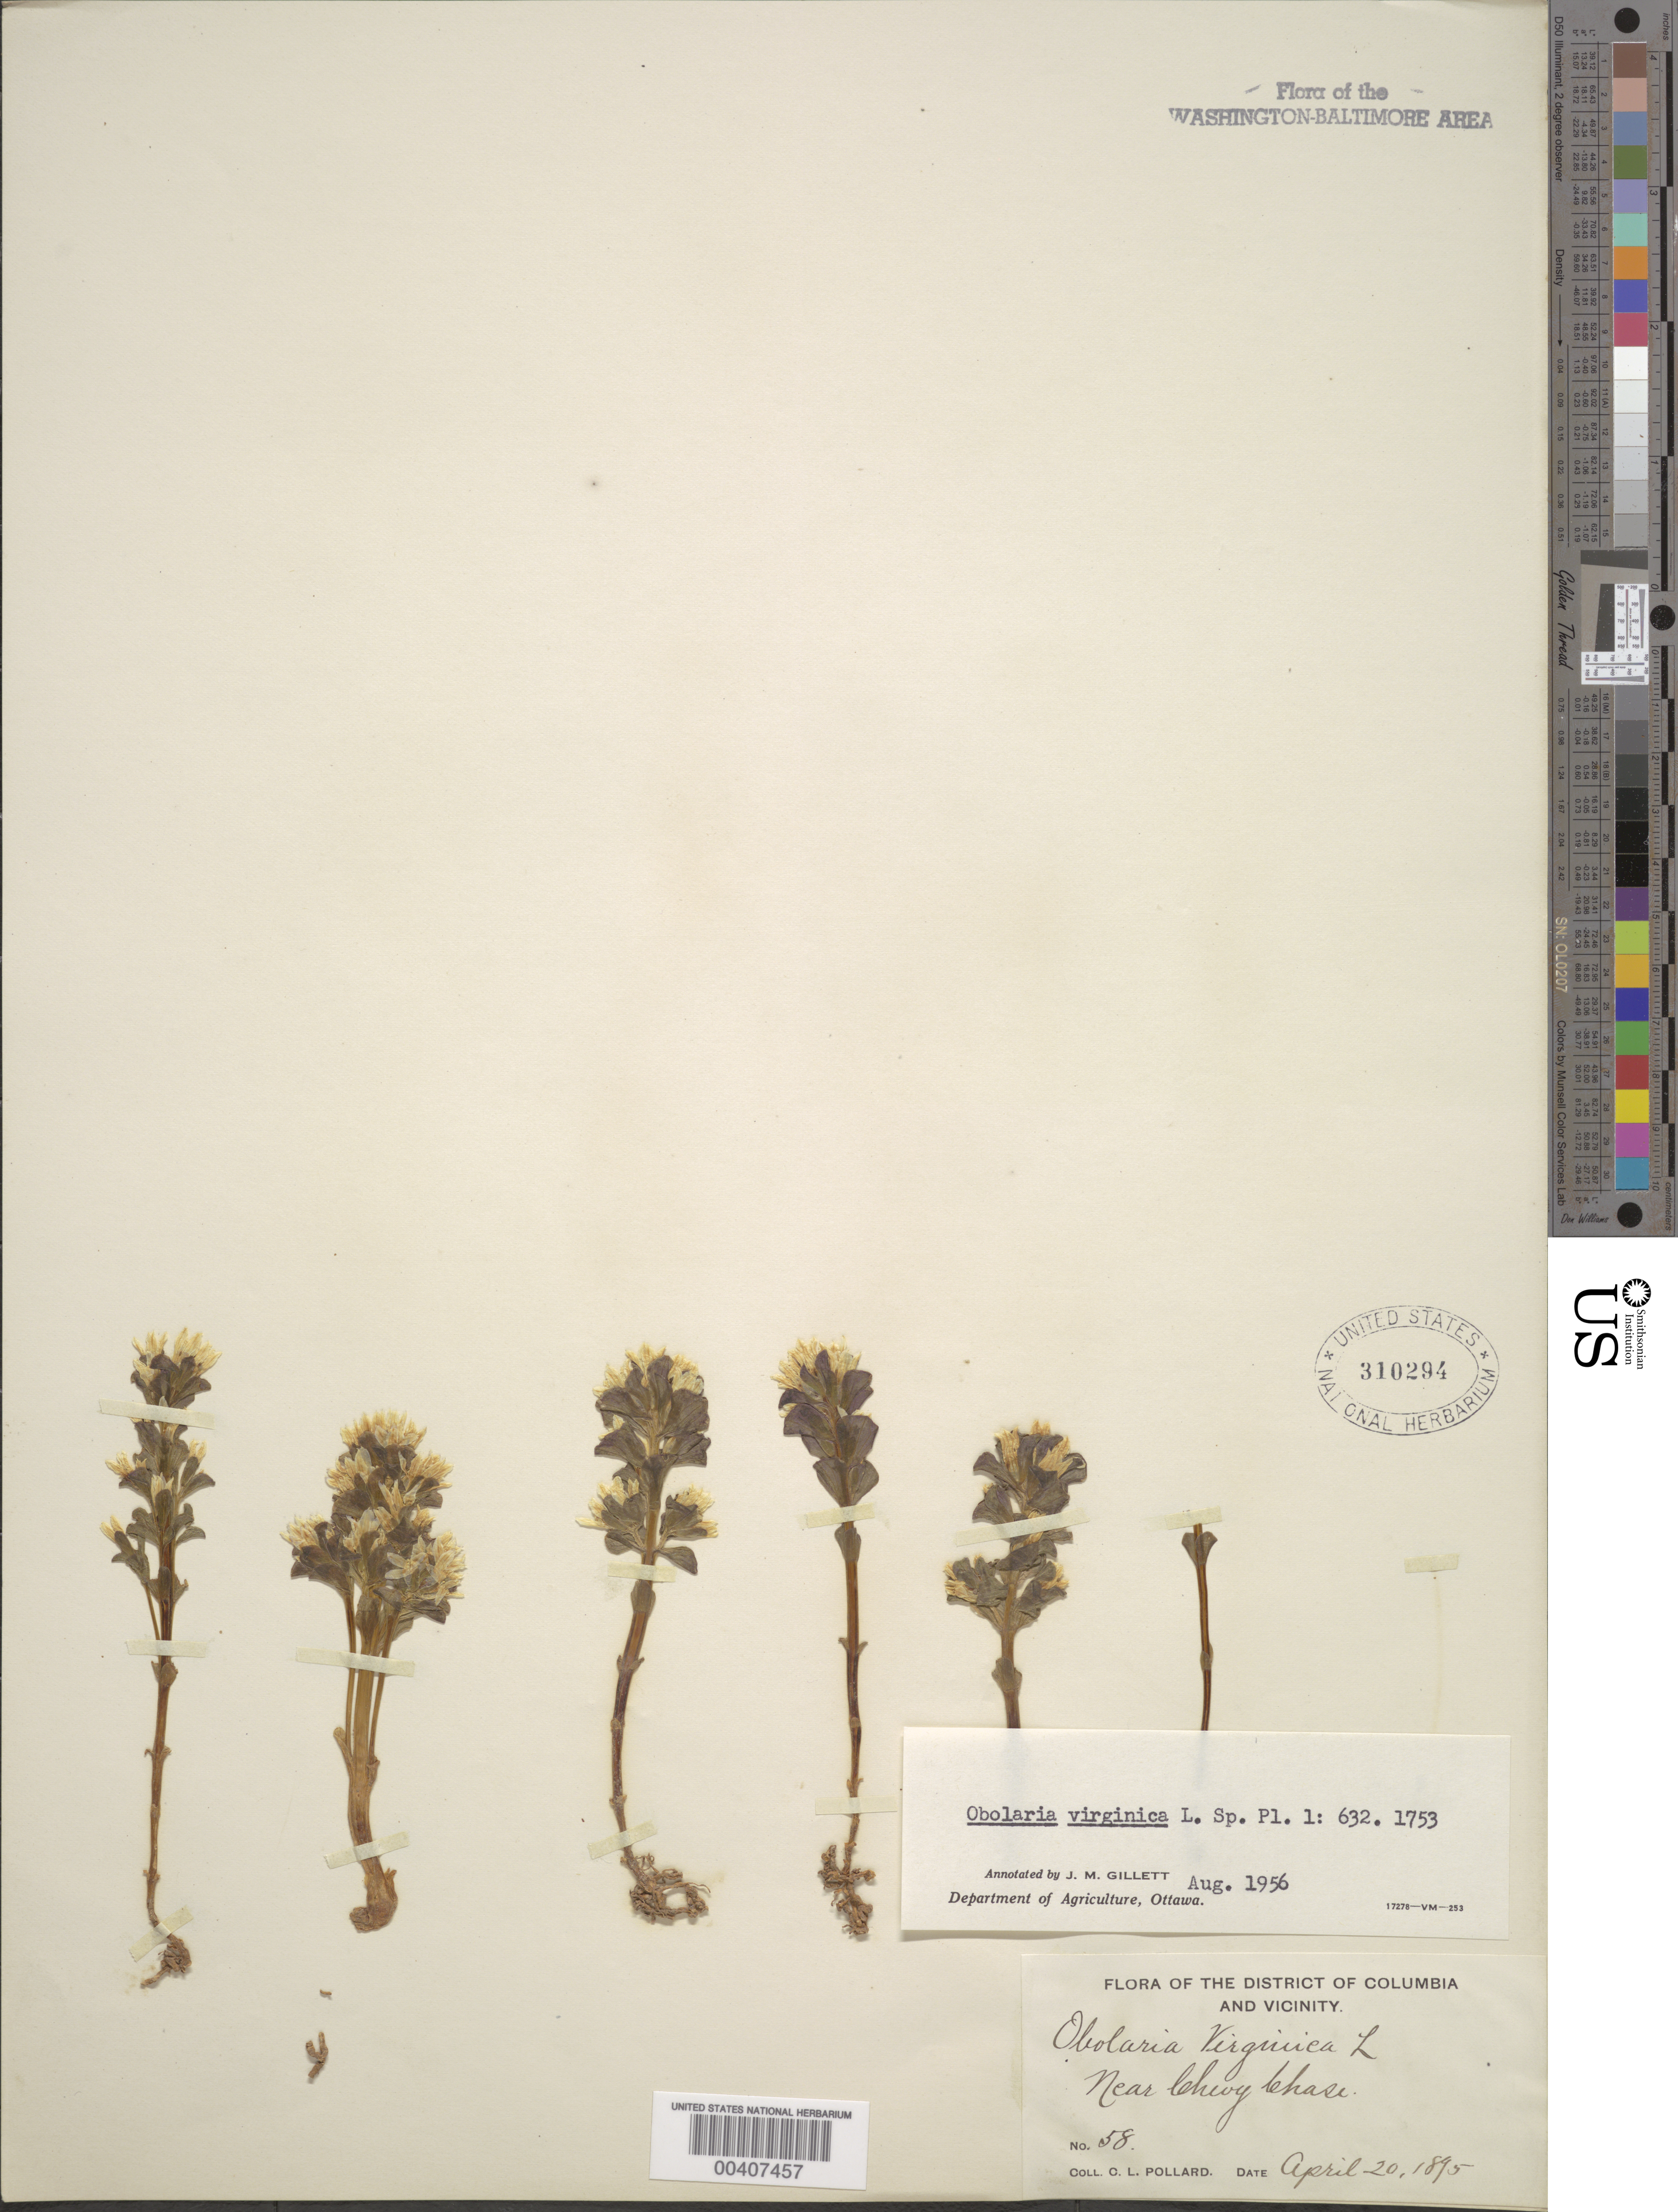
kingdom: Plantae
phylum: Tracheophyta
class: Magnoliopsida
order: Gentianales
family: Gentianaceae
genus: Obolaria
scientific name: Obolaria virginica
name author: L.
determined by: Gillett, J. M.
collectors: C. L. Pollard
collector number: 58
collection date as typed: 20 Apr 1895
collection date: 1895-04-20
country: United States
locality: Near Chevy Chase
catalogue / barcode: US 310294